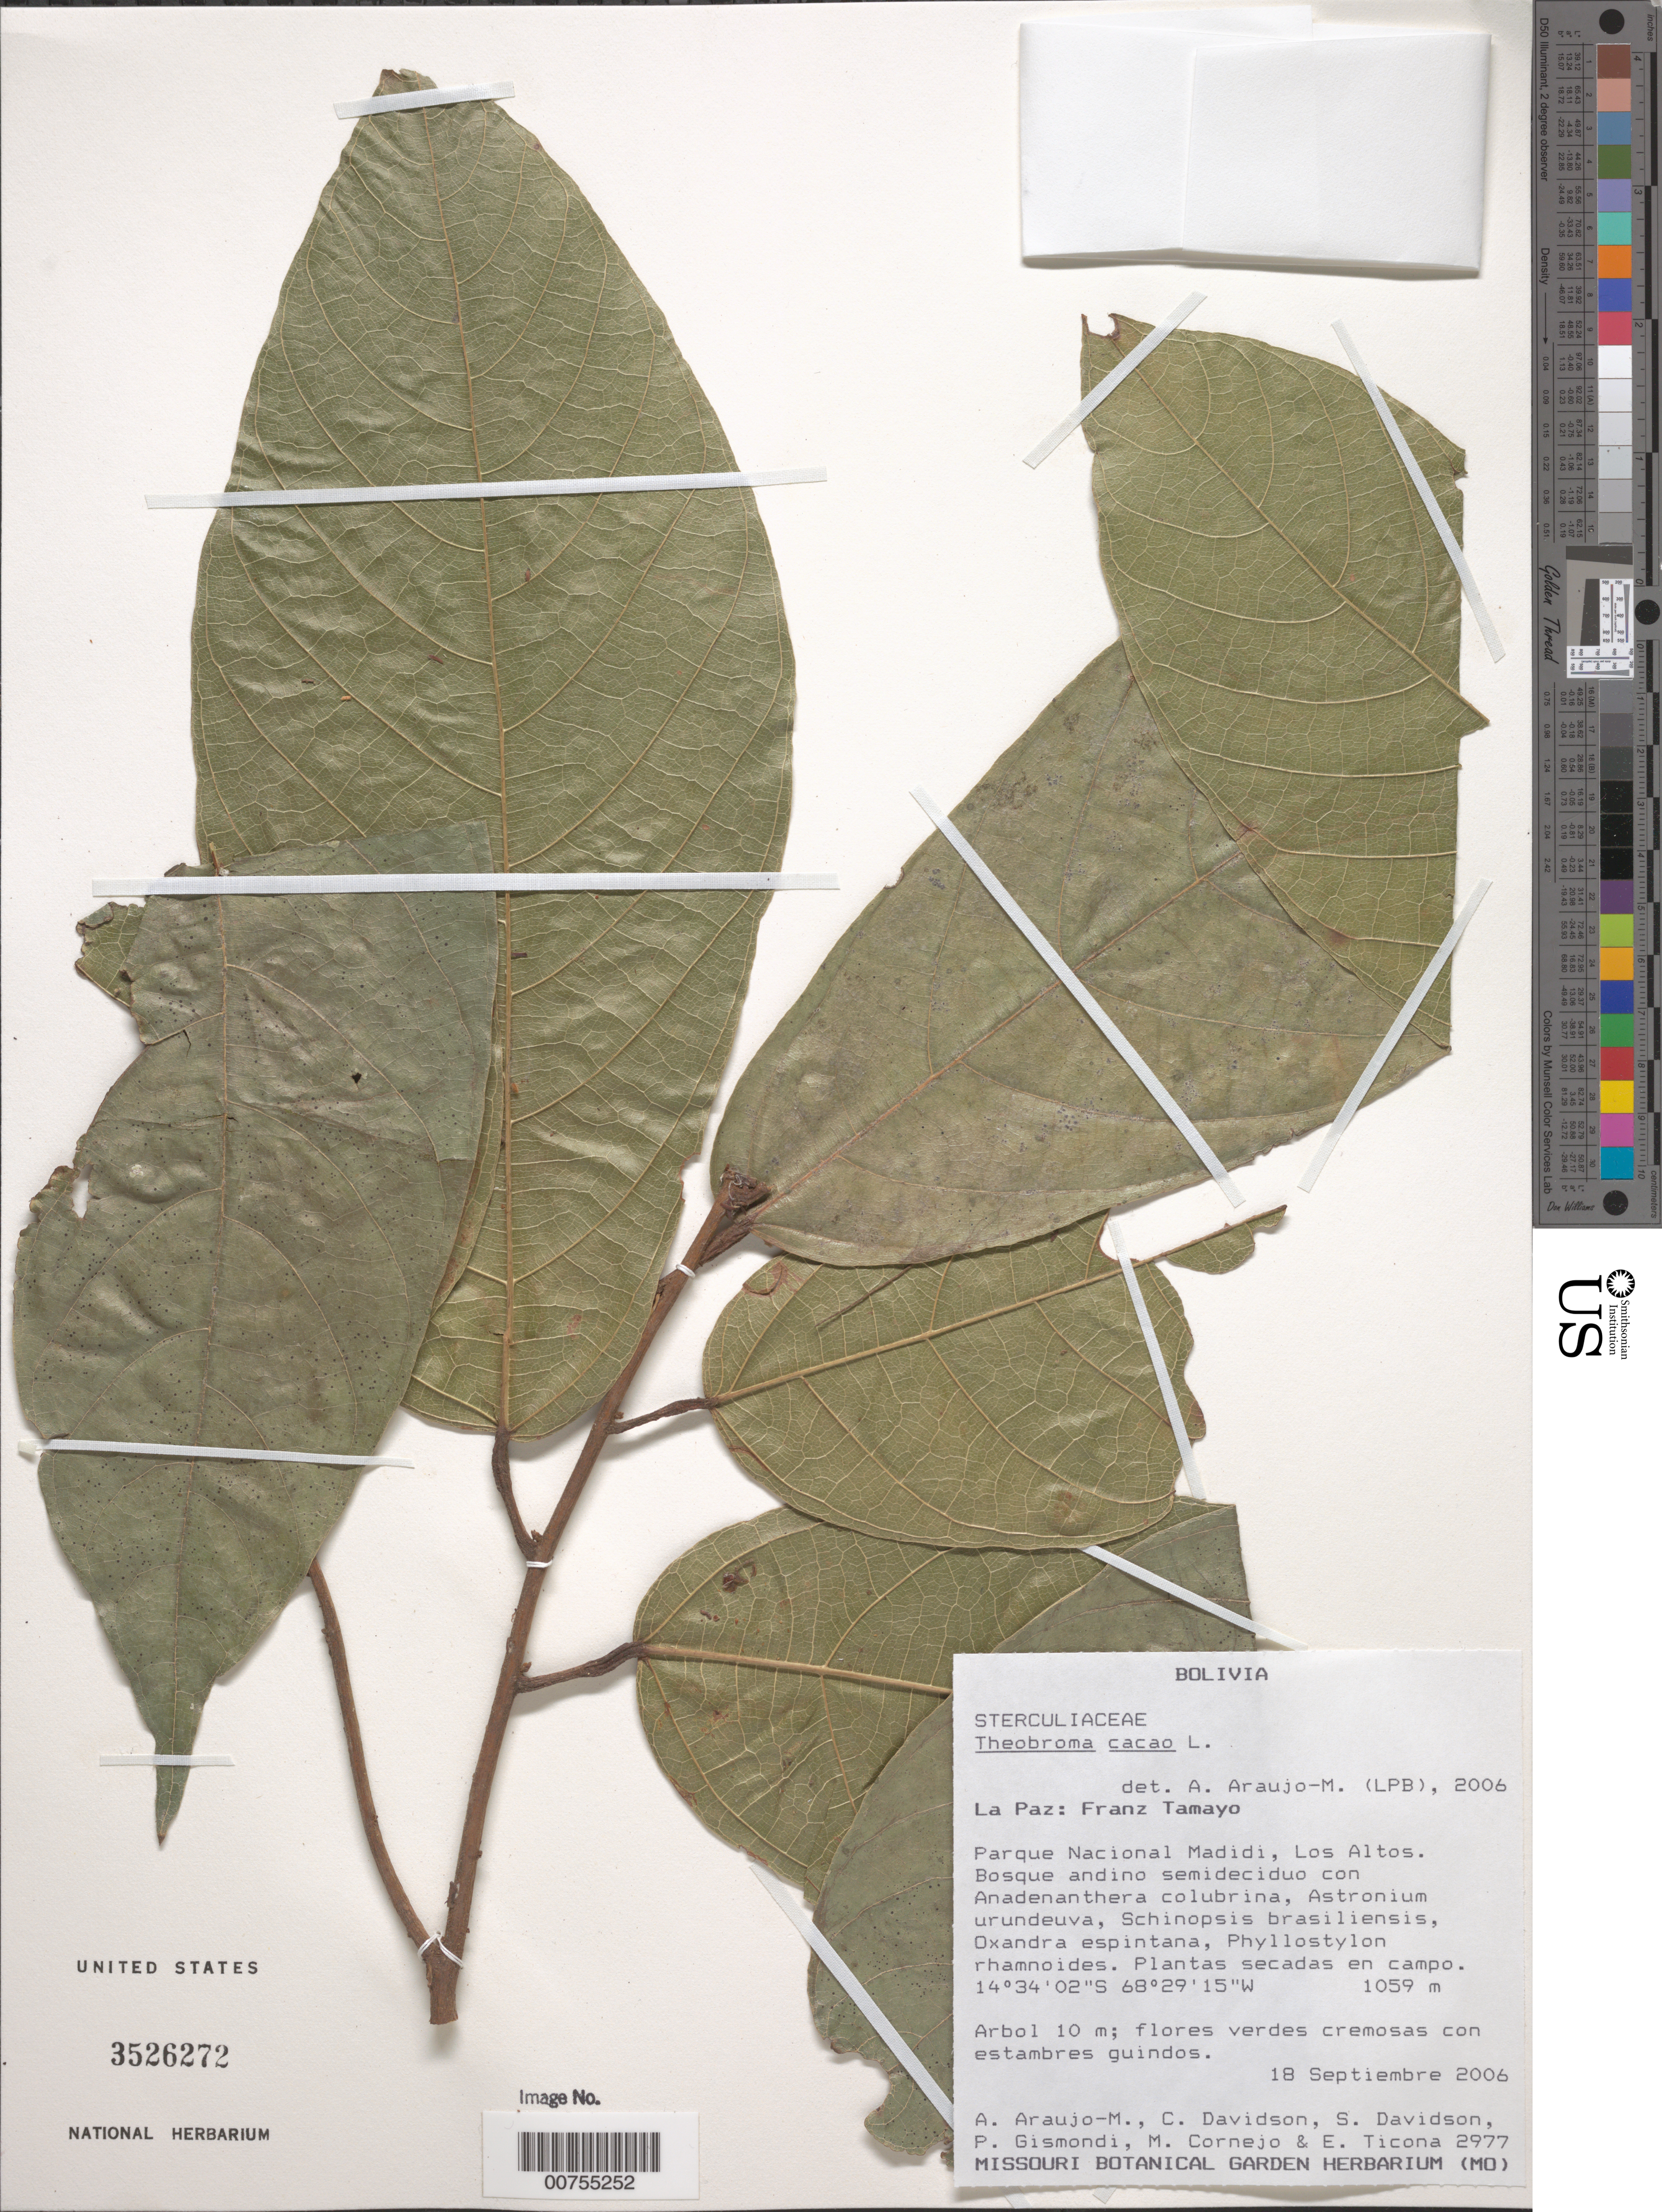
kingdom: Plantae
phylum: Tracheophyta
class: Magnoliopsida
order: Malvales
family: Malvaceae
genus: Theobroma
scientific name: Theobroma cacao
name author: L.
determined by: Araujo-M., A.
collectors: A. Araujo-Murakami, C. Davidson, S. Davidson, P. Gismondi, M. Cornejo & E. Ticona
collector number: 2977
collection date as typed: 18 Sep 2006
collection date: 2006-09-18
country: Bolivia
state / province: La Paz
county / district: Franz Tamayo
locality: Parque Nacional Madidi, Los Altos.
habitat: Bosque andino semideciduo.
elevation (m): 1059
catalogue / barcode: US 3526272